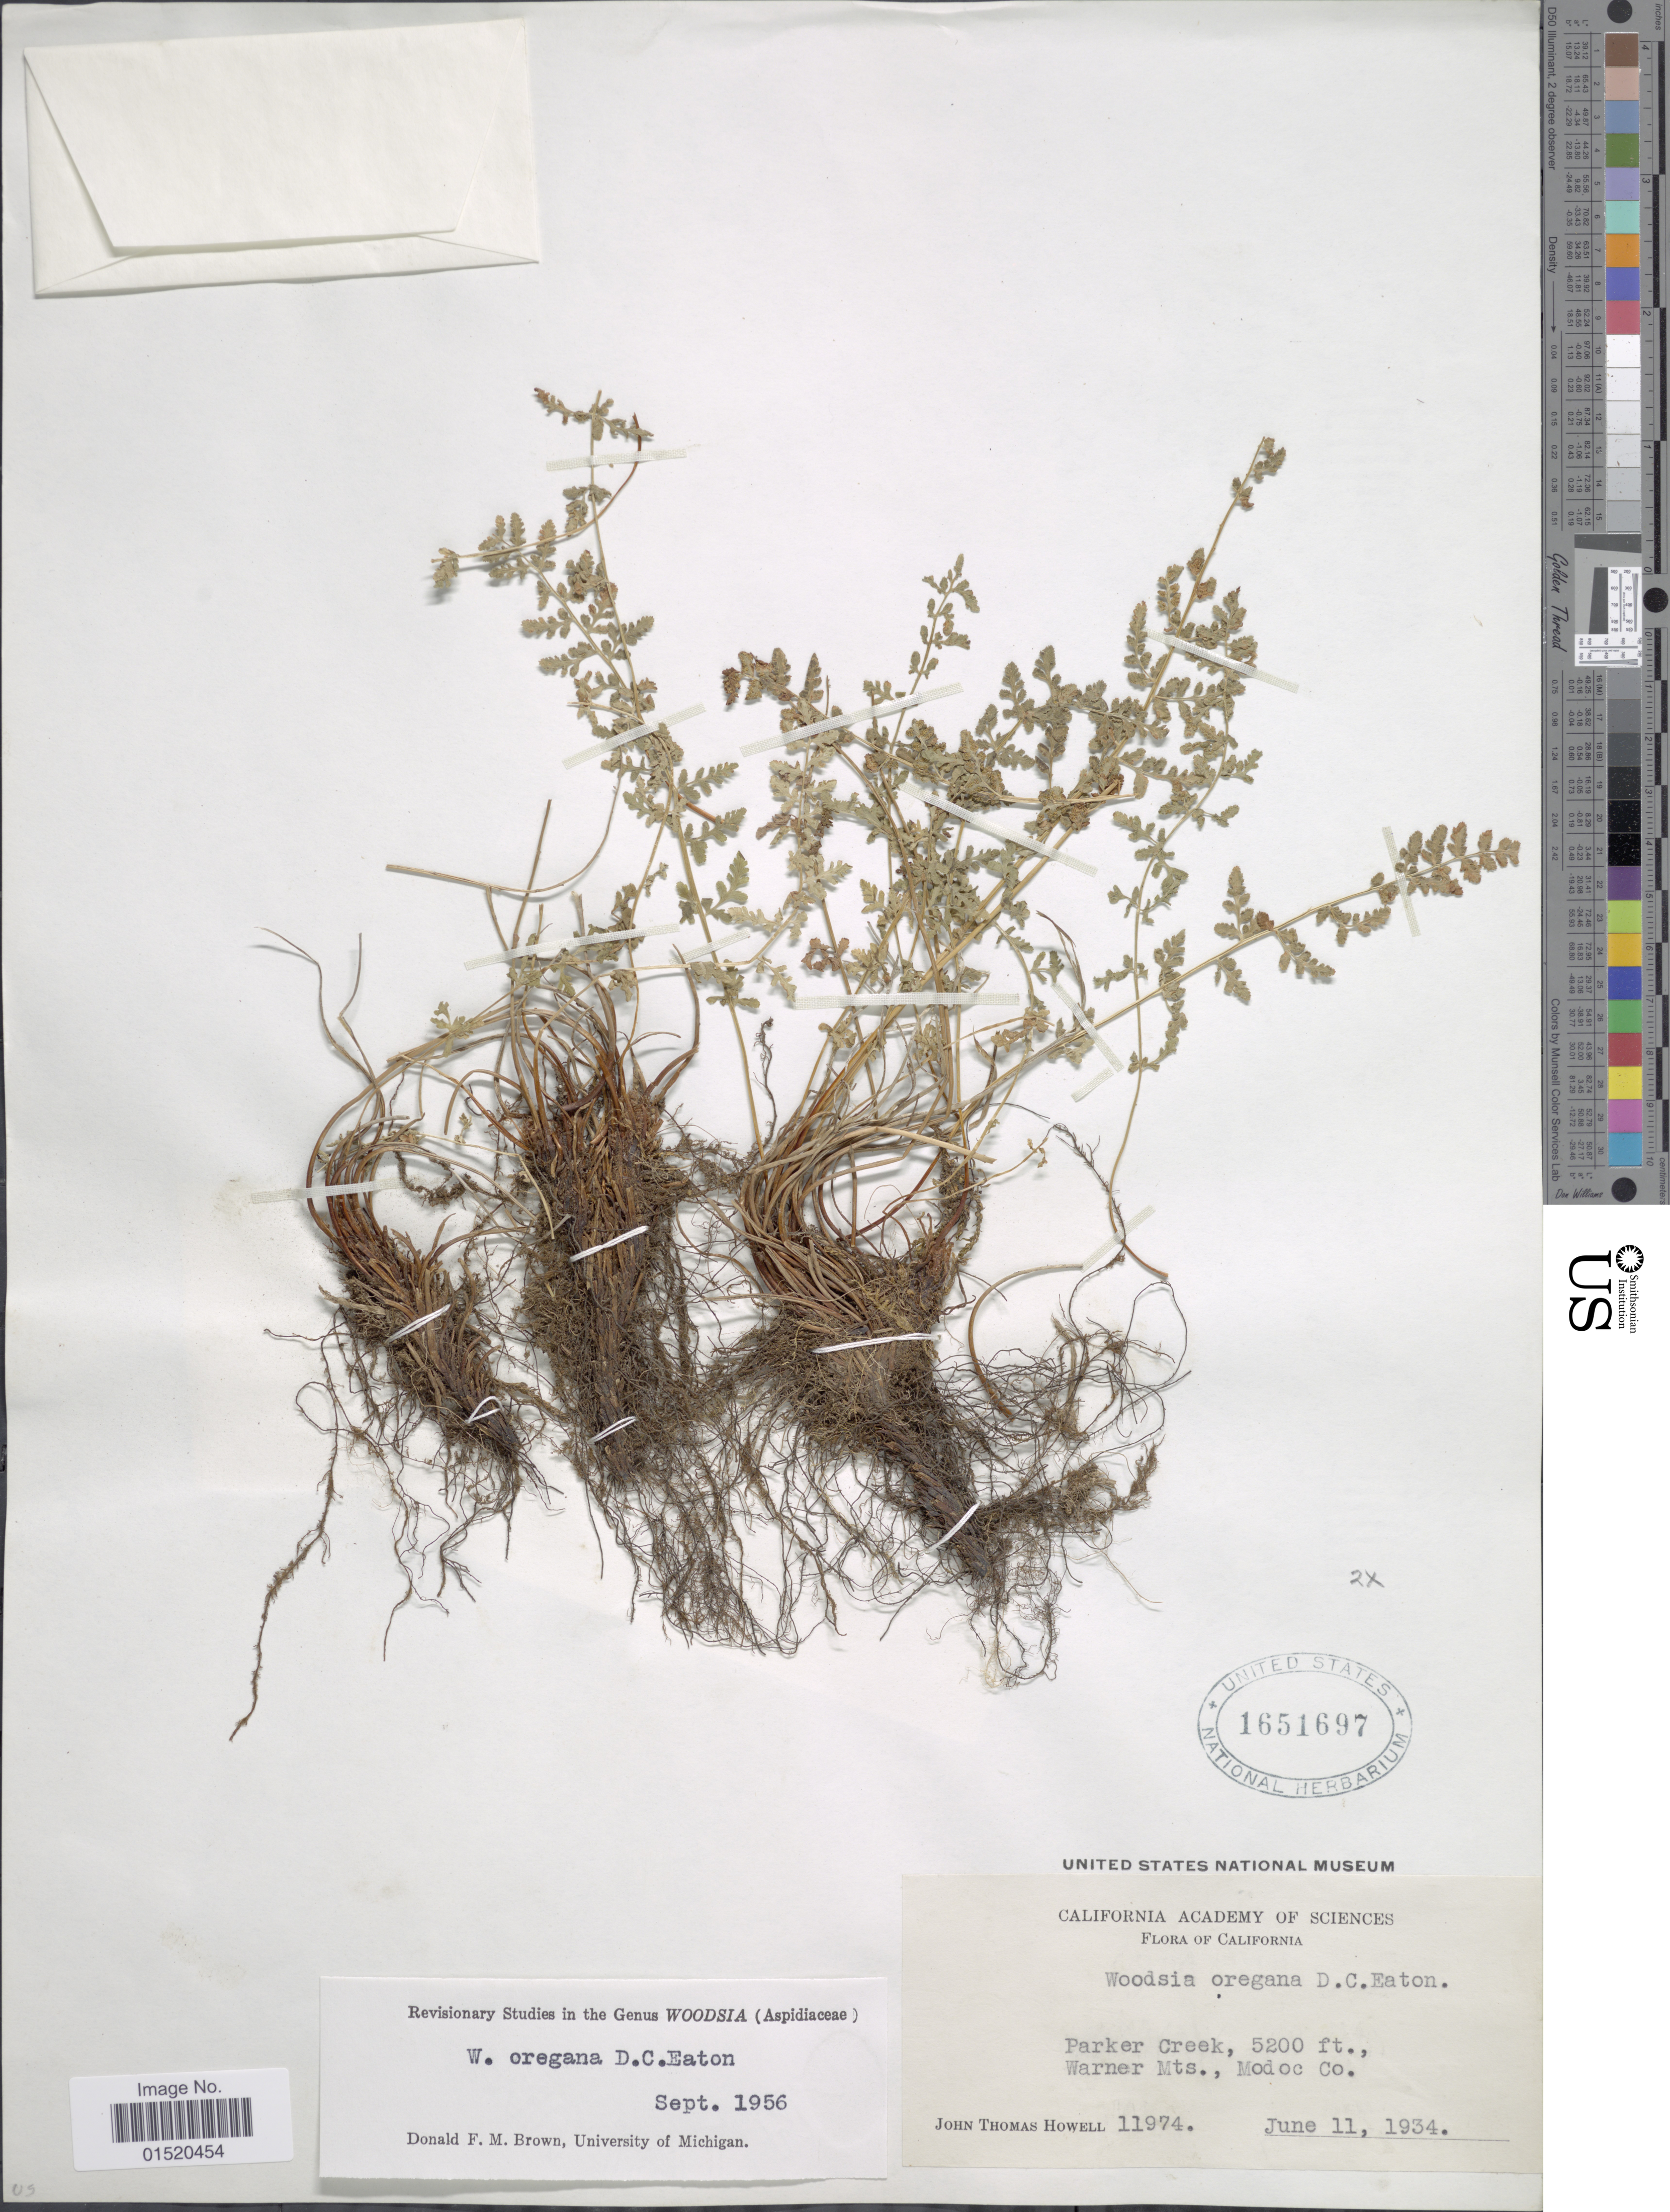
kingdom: Plantae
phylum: Tracheophyta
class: Polypodiopsida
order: Polypodiales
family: Woodsiaceae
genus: Woodsia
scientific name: Woodsia oregana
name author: D.C. Eaton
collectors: J. T. Howell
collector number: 11974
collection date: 1934-06-11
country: United States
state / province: California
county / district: Modoc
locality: Parker Creek, Warner Mts., Modoc Co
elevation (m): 1585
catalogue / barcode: US 1651697